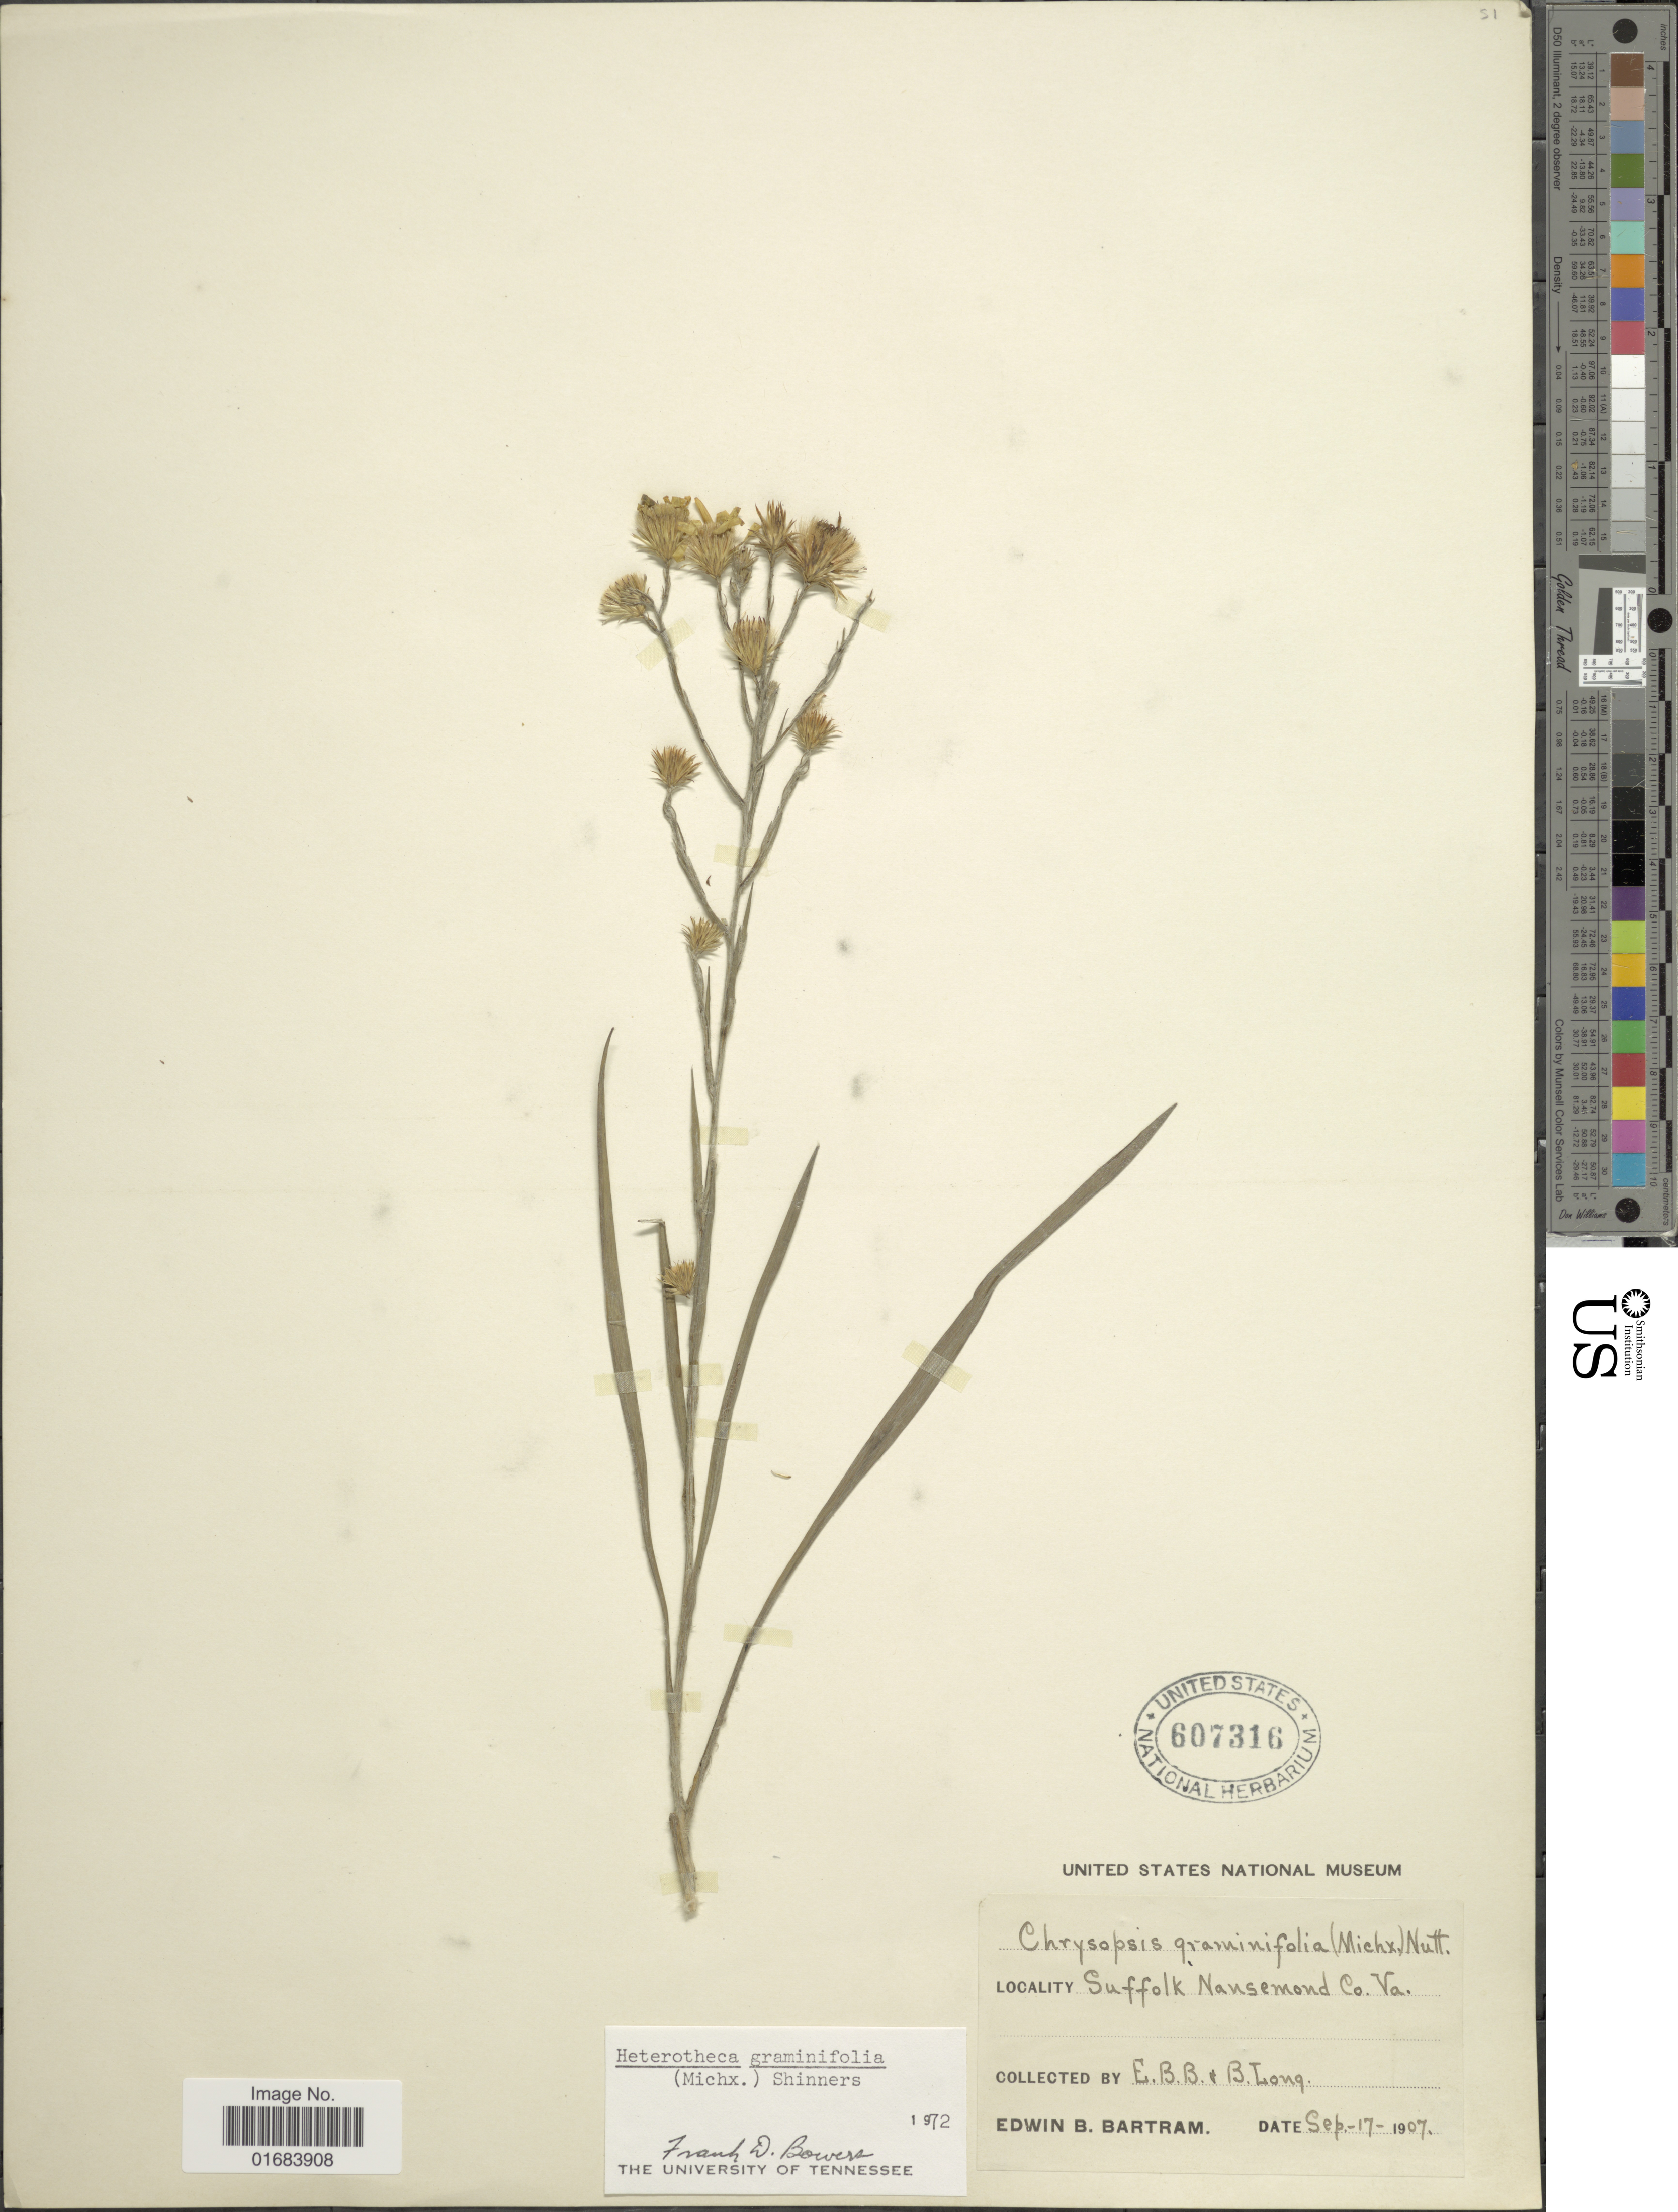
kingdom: Plantae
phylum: Tracheophyta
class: Magnoliopsida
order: Asterales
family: Asteraceae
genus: Pityopsis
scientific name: Pityopsis graminifolia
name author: (Michx.) Nutt.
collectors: E. B. Bartram & B. Long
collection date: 1907-09-17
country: United States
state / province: Virginia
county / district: City of Suffolk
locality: Suffolk Nansemond (=historic county name) Co.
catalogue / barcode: US 607316